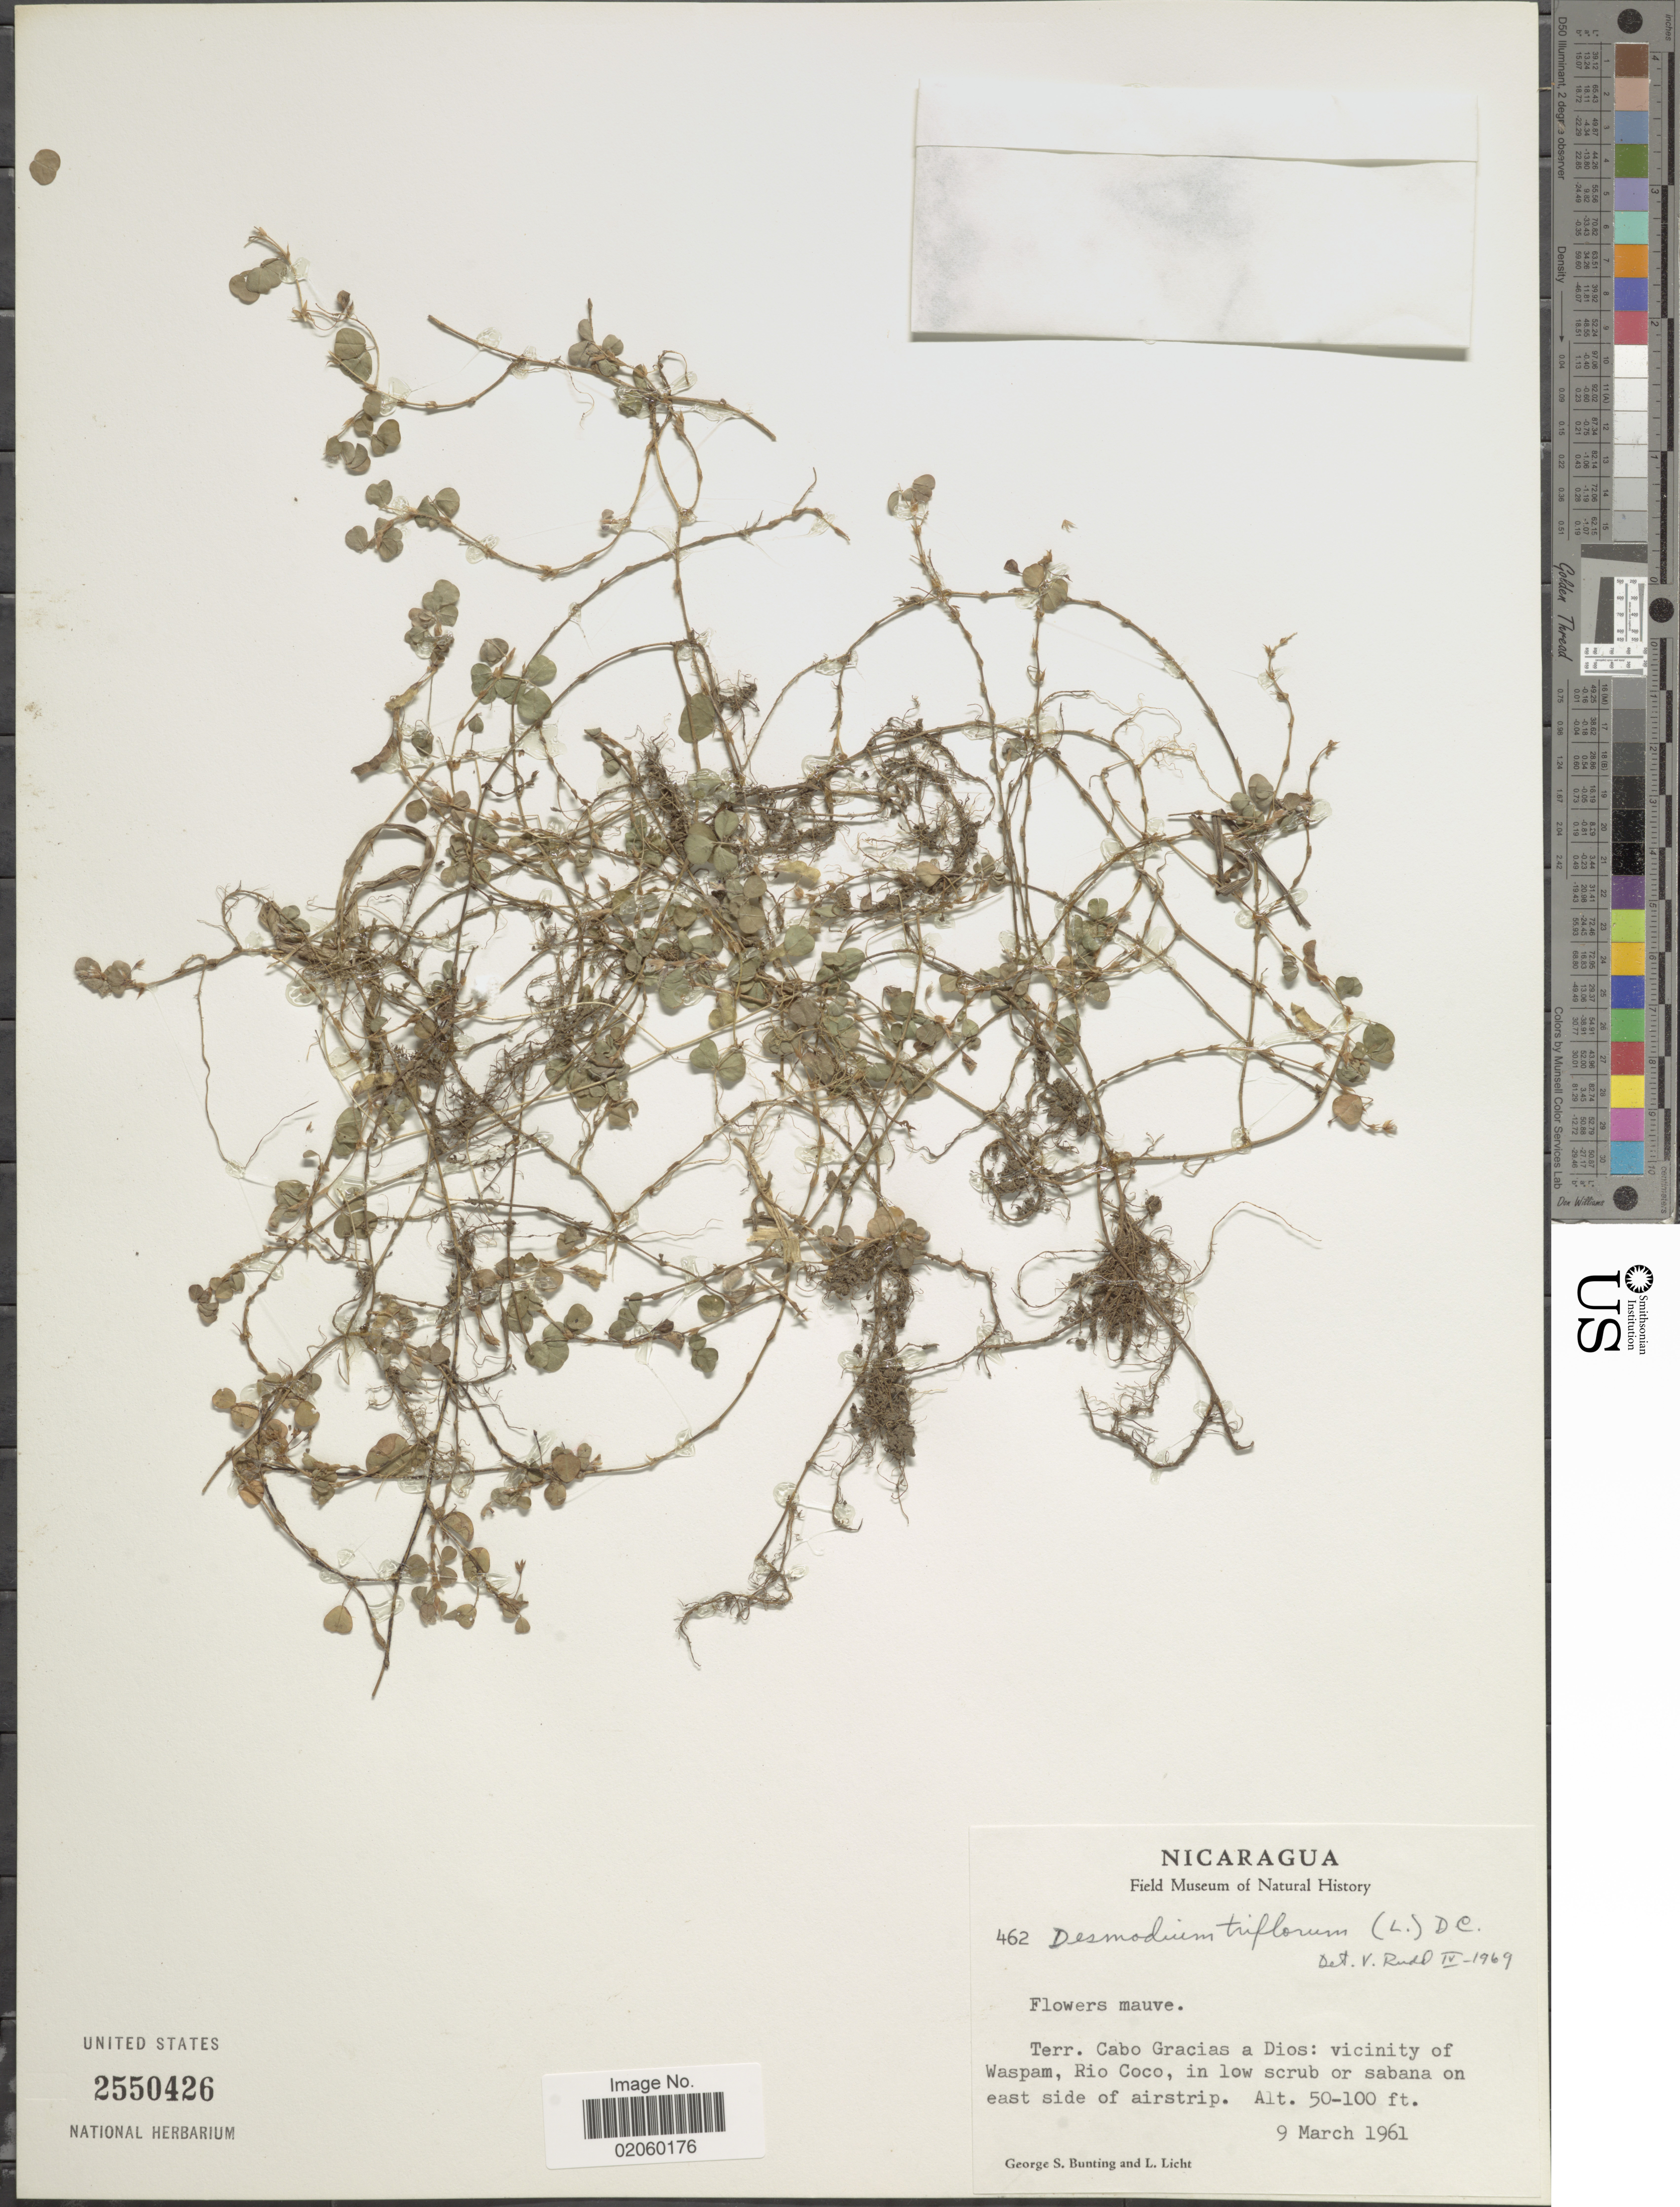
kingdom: Plantae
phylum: Tracheophyta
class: Magnoliopsida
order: Fabales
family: Fabaceae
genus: Grona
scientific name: Grona triflora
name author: (L.) H. Ohashi & K. Ohashi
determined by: Strong, Mark T., (BOT), Smithsonian Institution - National Museum of Natural History (UNITED STATES)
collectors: G. S. Bunting & L. Licht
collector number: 462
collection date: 1961-03-09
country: Nicaragua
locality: Terr. Cabo Gracias a Dios: vicinity of Waspam, Rio Coco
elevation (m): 15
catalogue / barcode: US 2550426